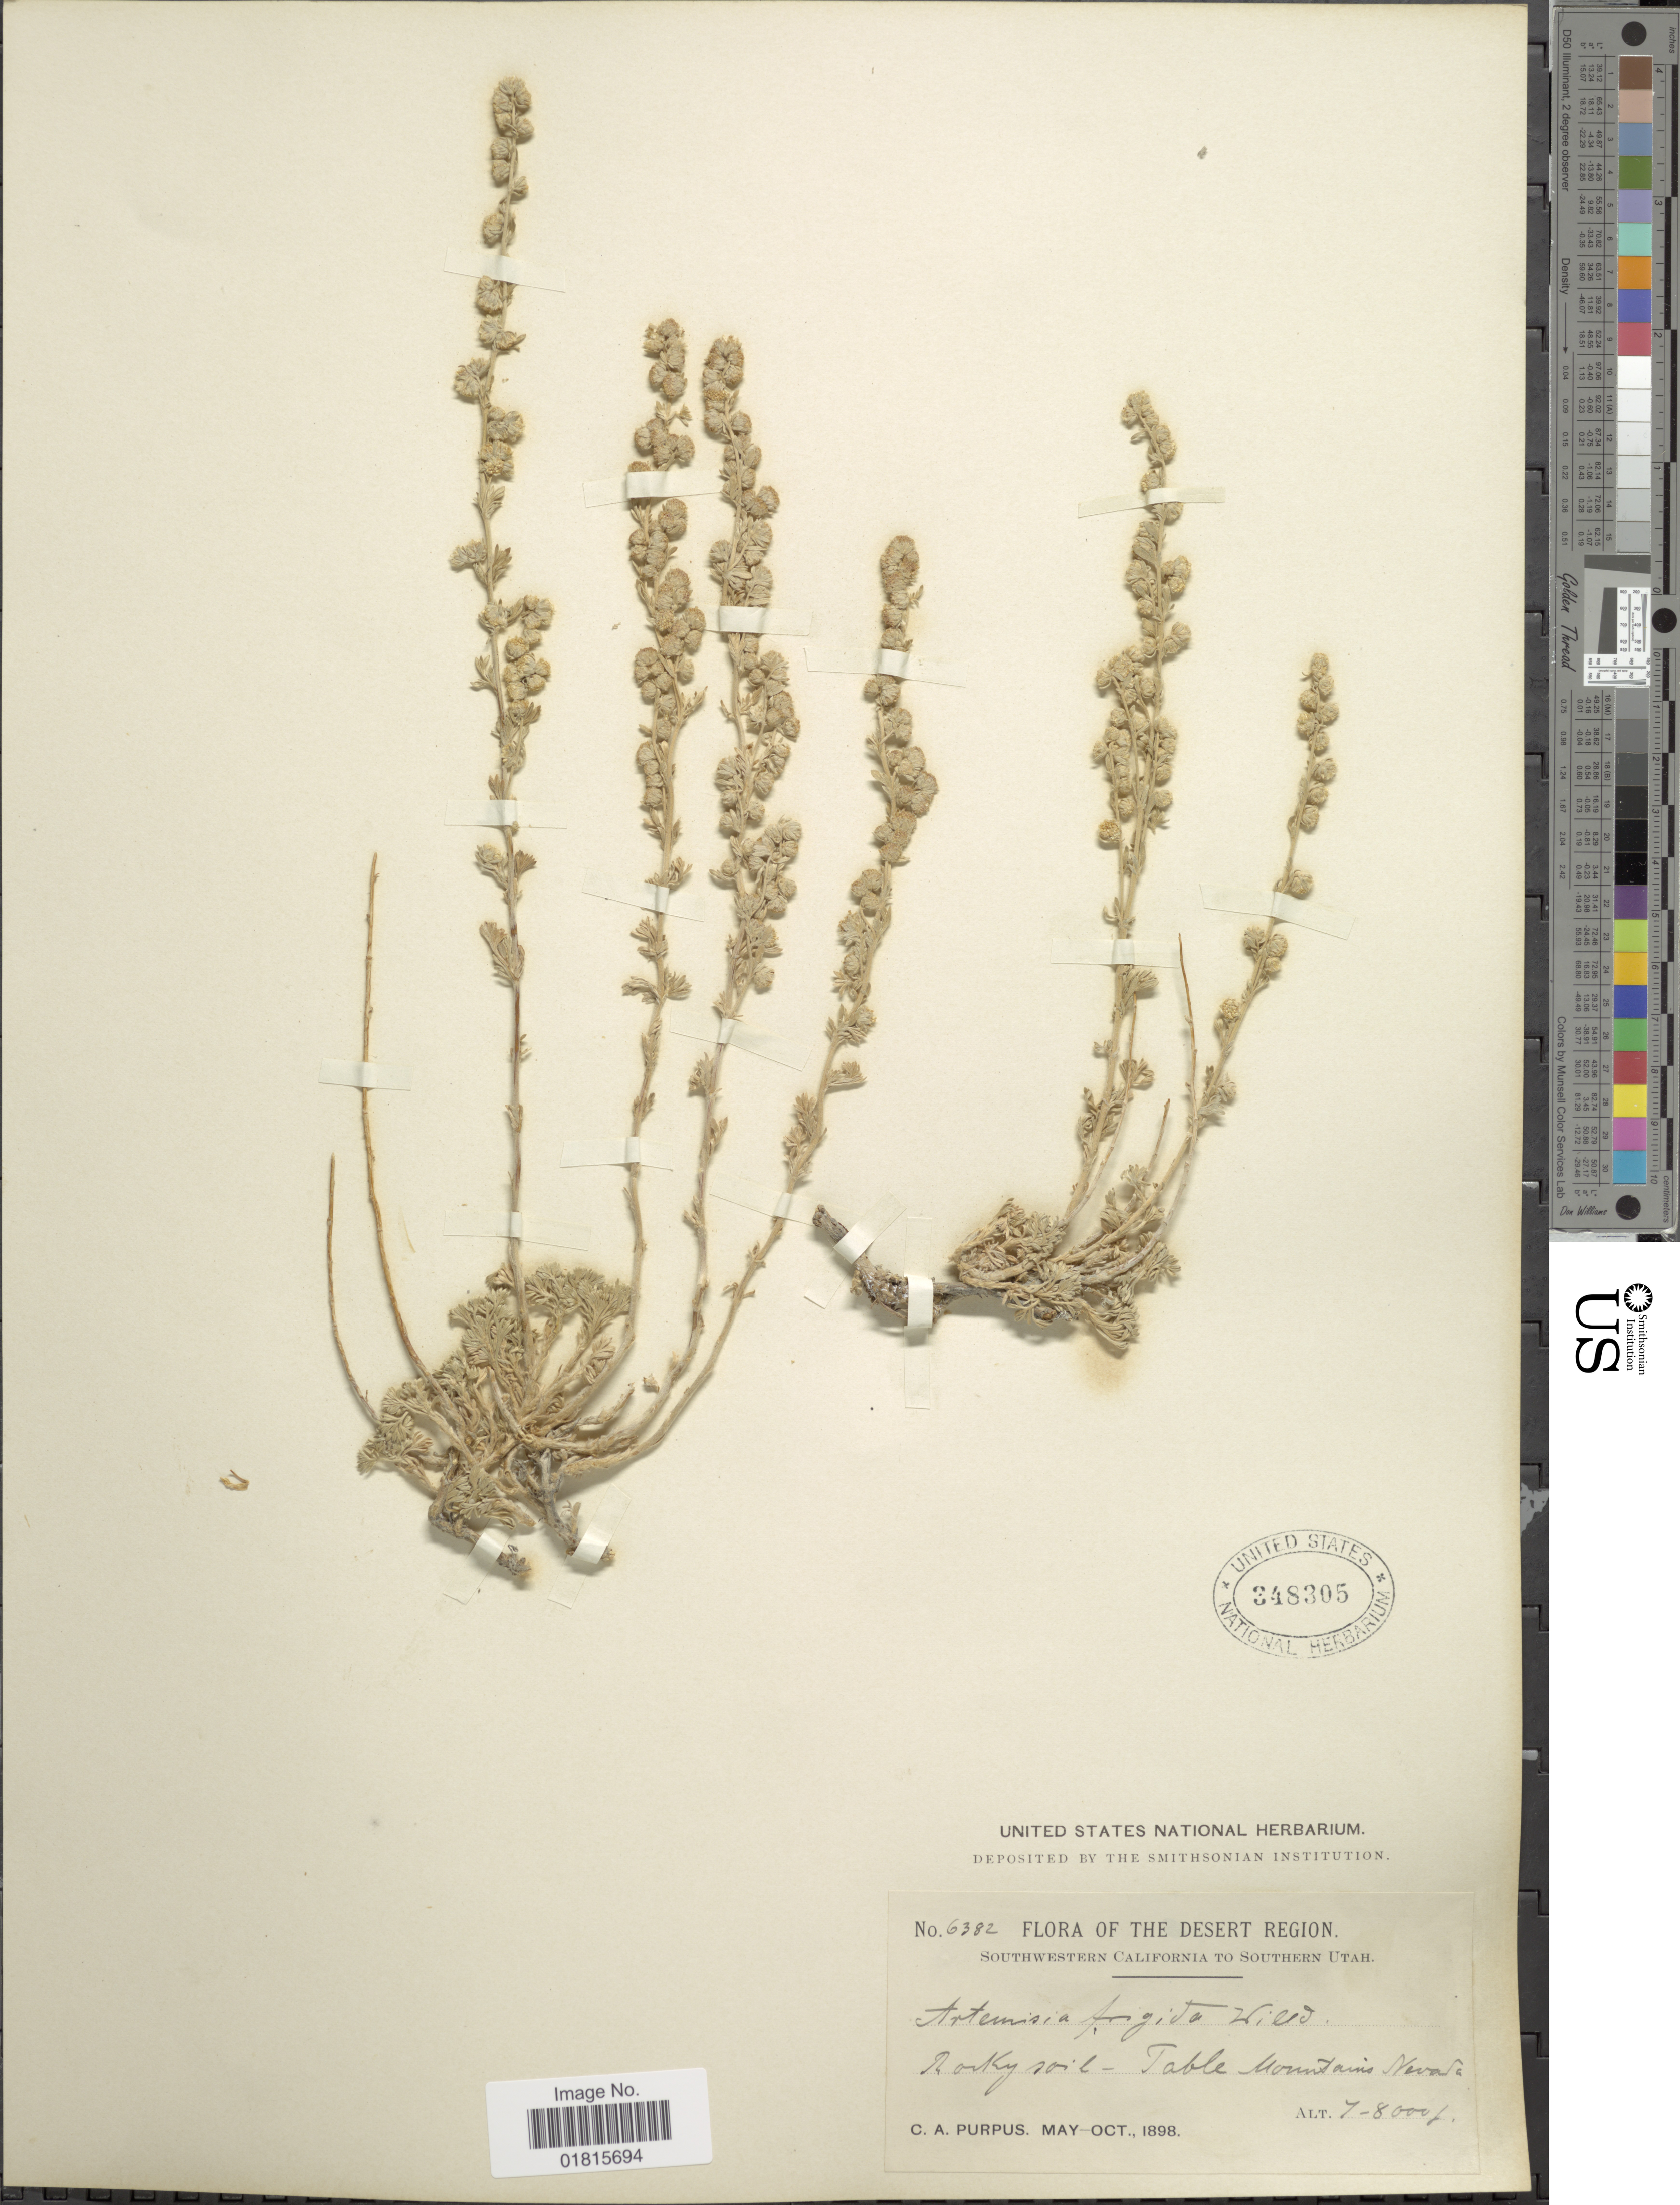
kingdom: Plantae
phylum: Tracheophyta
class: Magnoliopsida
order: Asterales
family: Asteraceae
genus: Artemisia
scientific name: Artemisia frigida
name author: Willd.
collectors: C. A. Purpus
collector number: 6382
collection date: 1898-05/1898-10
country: United States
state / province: Utah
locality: Desert Region, Southwestern California to Southern Utah, Table Mountains Nevada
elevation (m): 2134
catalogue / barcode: US 348305